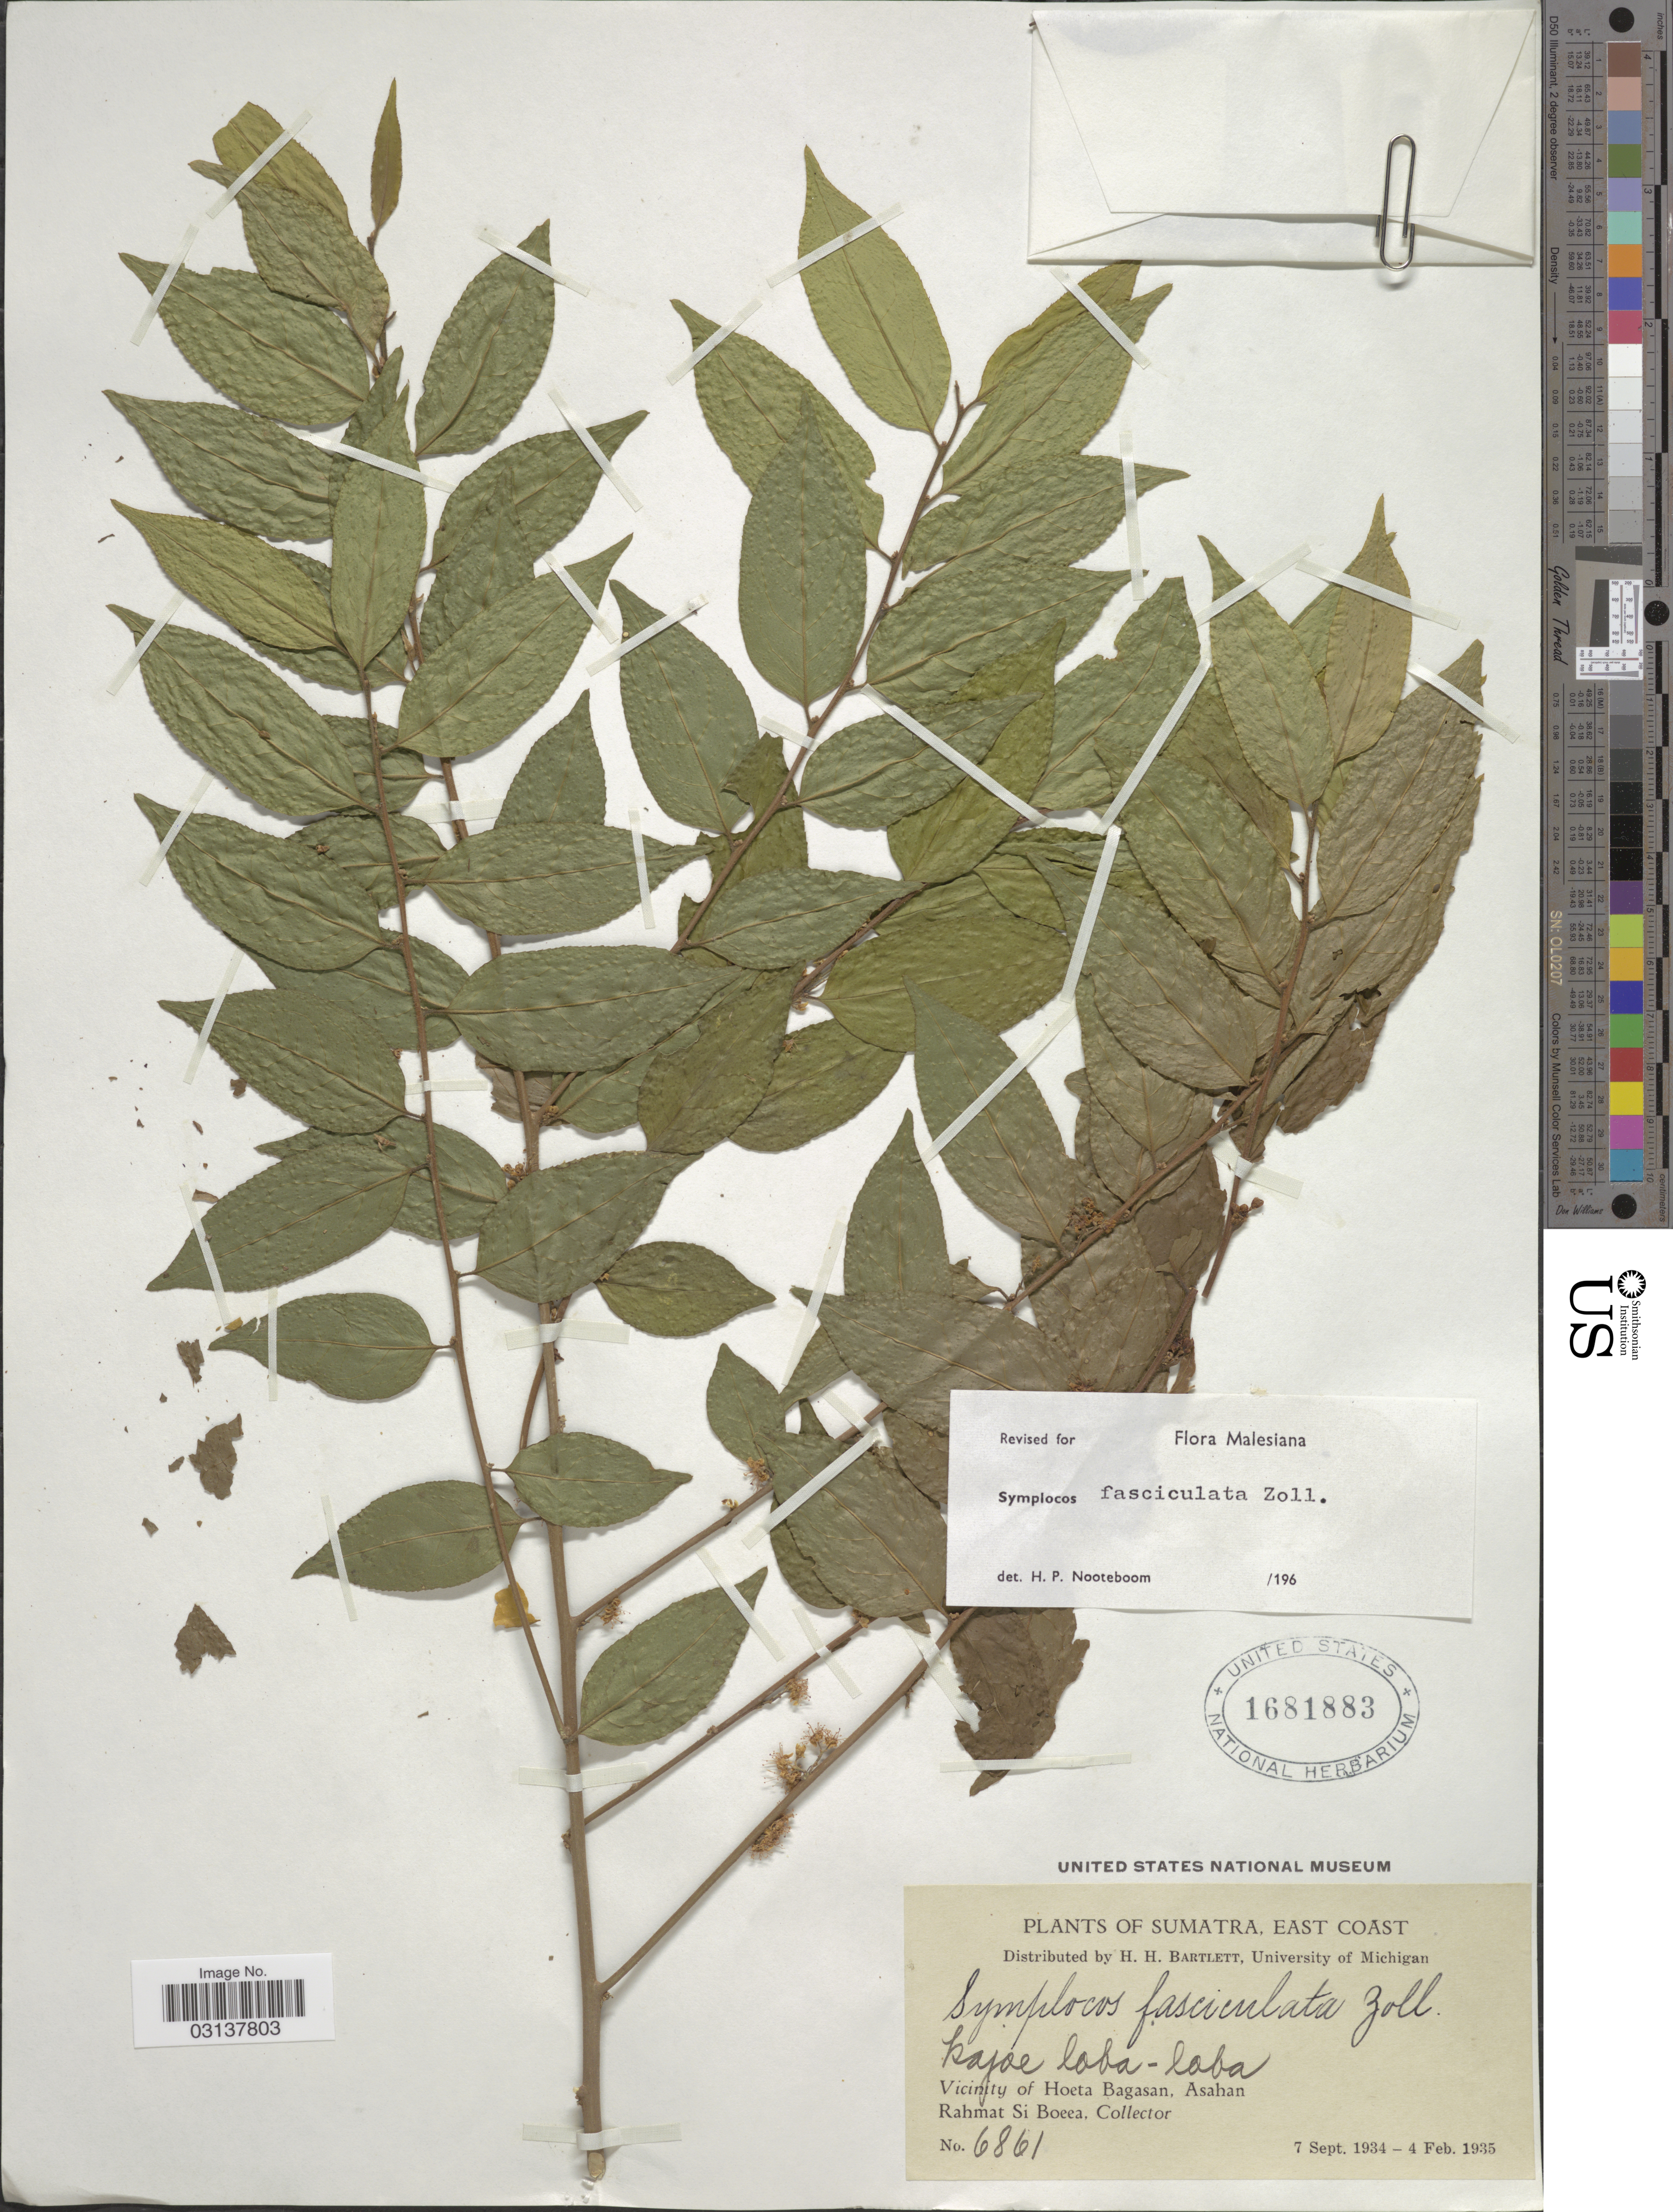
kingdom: Plantae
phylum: Tracheophyta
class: Magnoliopsida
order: Ericales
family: Symplocaceae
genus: Symplocos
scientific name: Symplocos fasciculata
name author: Zoll.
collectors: Rahmat Si Boeea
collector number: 6861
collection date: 1934-09-07/1935-02-04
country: Indonesia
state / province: Sumatra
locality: Sumatra, East Coast. Vicinity of Hoeta Bagasan, Asahan.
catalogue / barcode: US 1681883